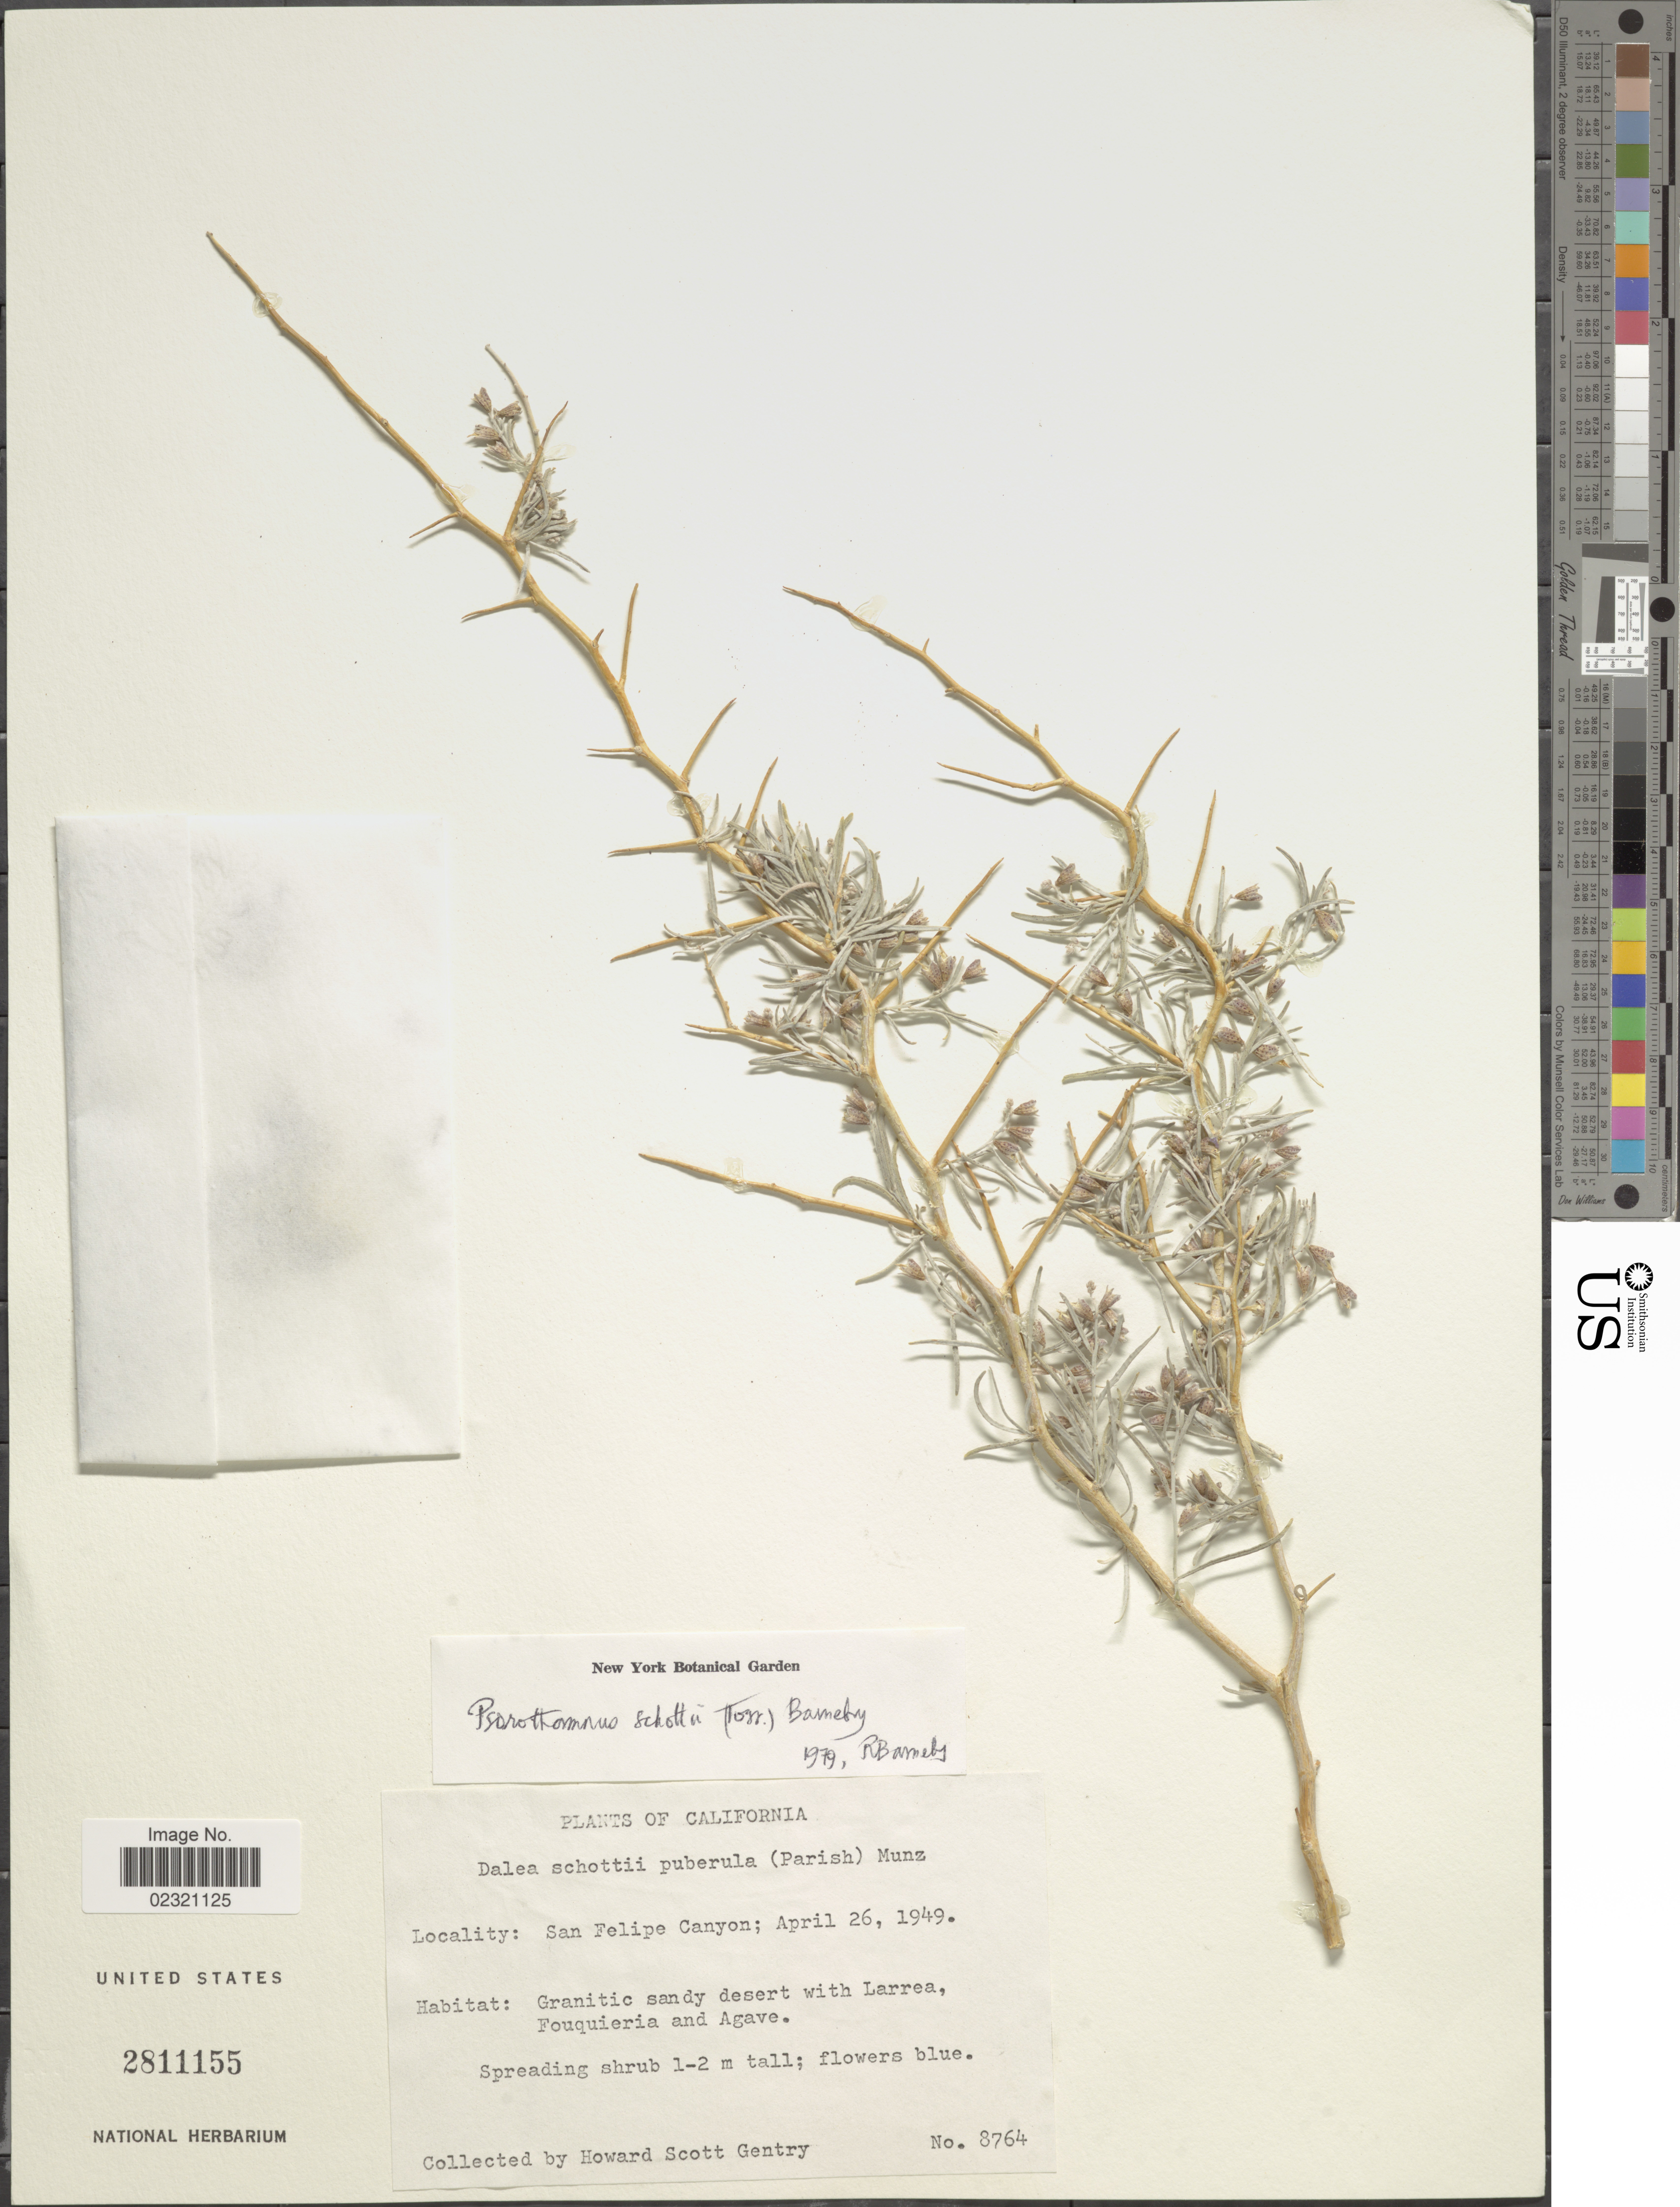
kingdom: Plantae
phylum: Tracheophyta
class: Magnoliopsida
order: Fabales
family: Fabaceae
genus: Psorothamnus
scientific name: Psorothamnus schottii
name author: (Torr.) Barneby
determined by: Barneby, Rupert C., (NY)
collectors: H. S. Gentry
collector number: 8764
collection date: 1949-04-26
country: United States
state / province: California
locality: San Felipe Canyon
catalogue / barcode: US 2811155